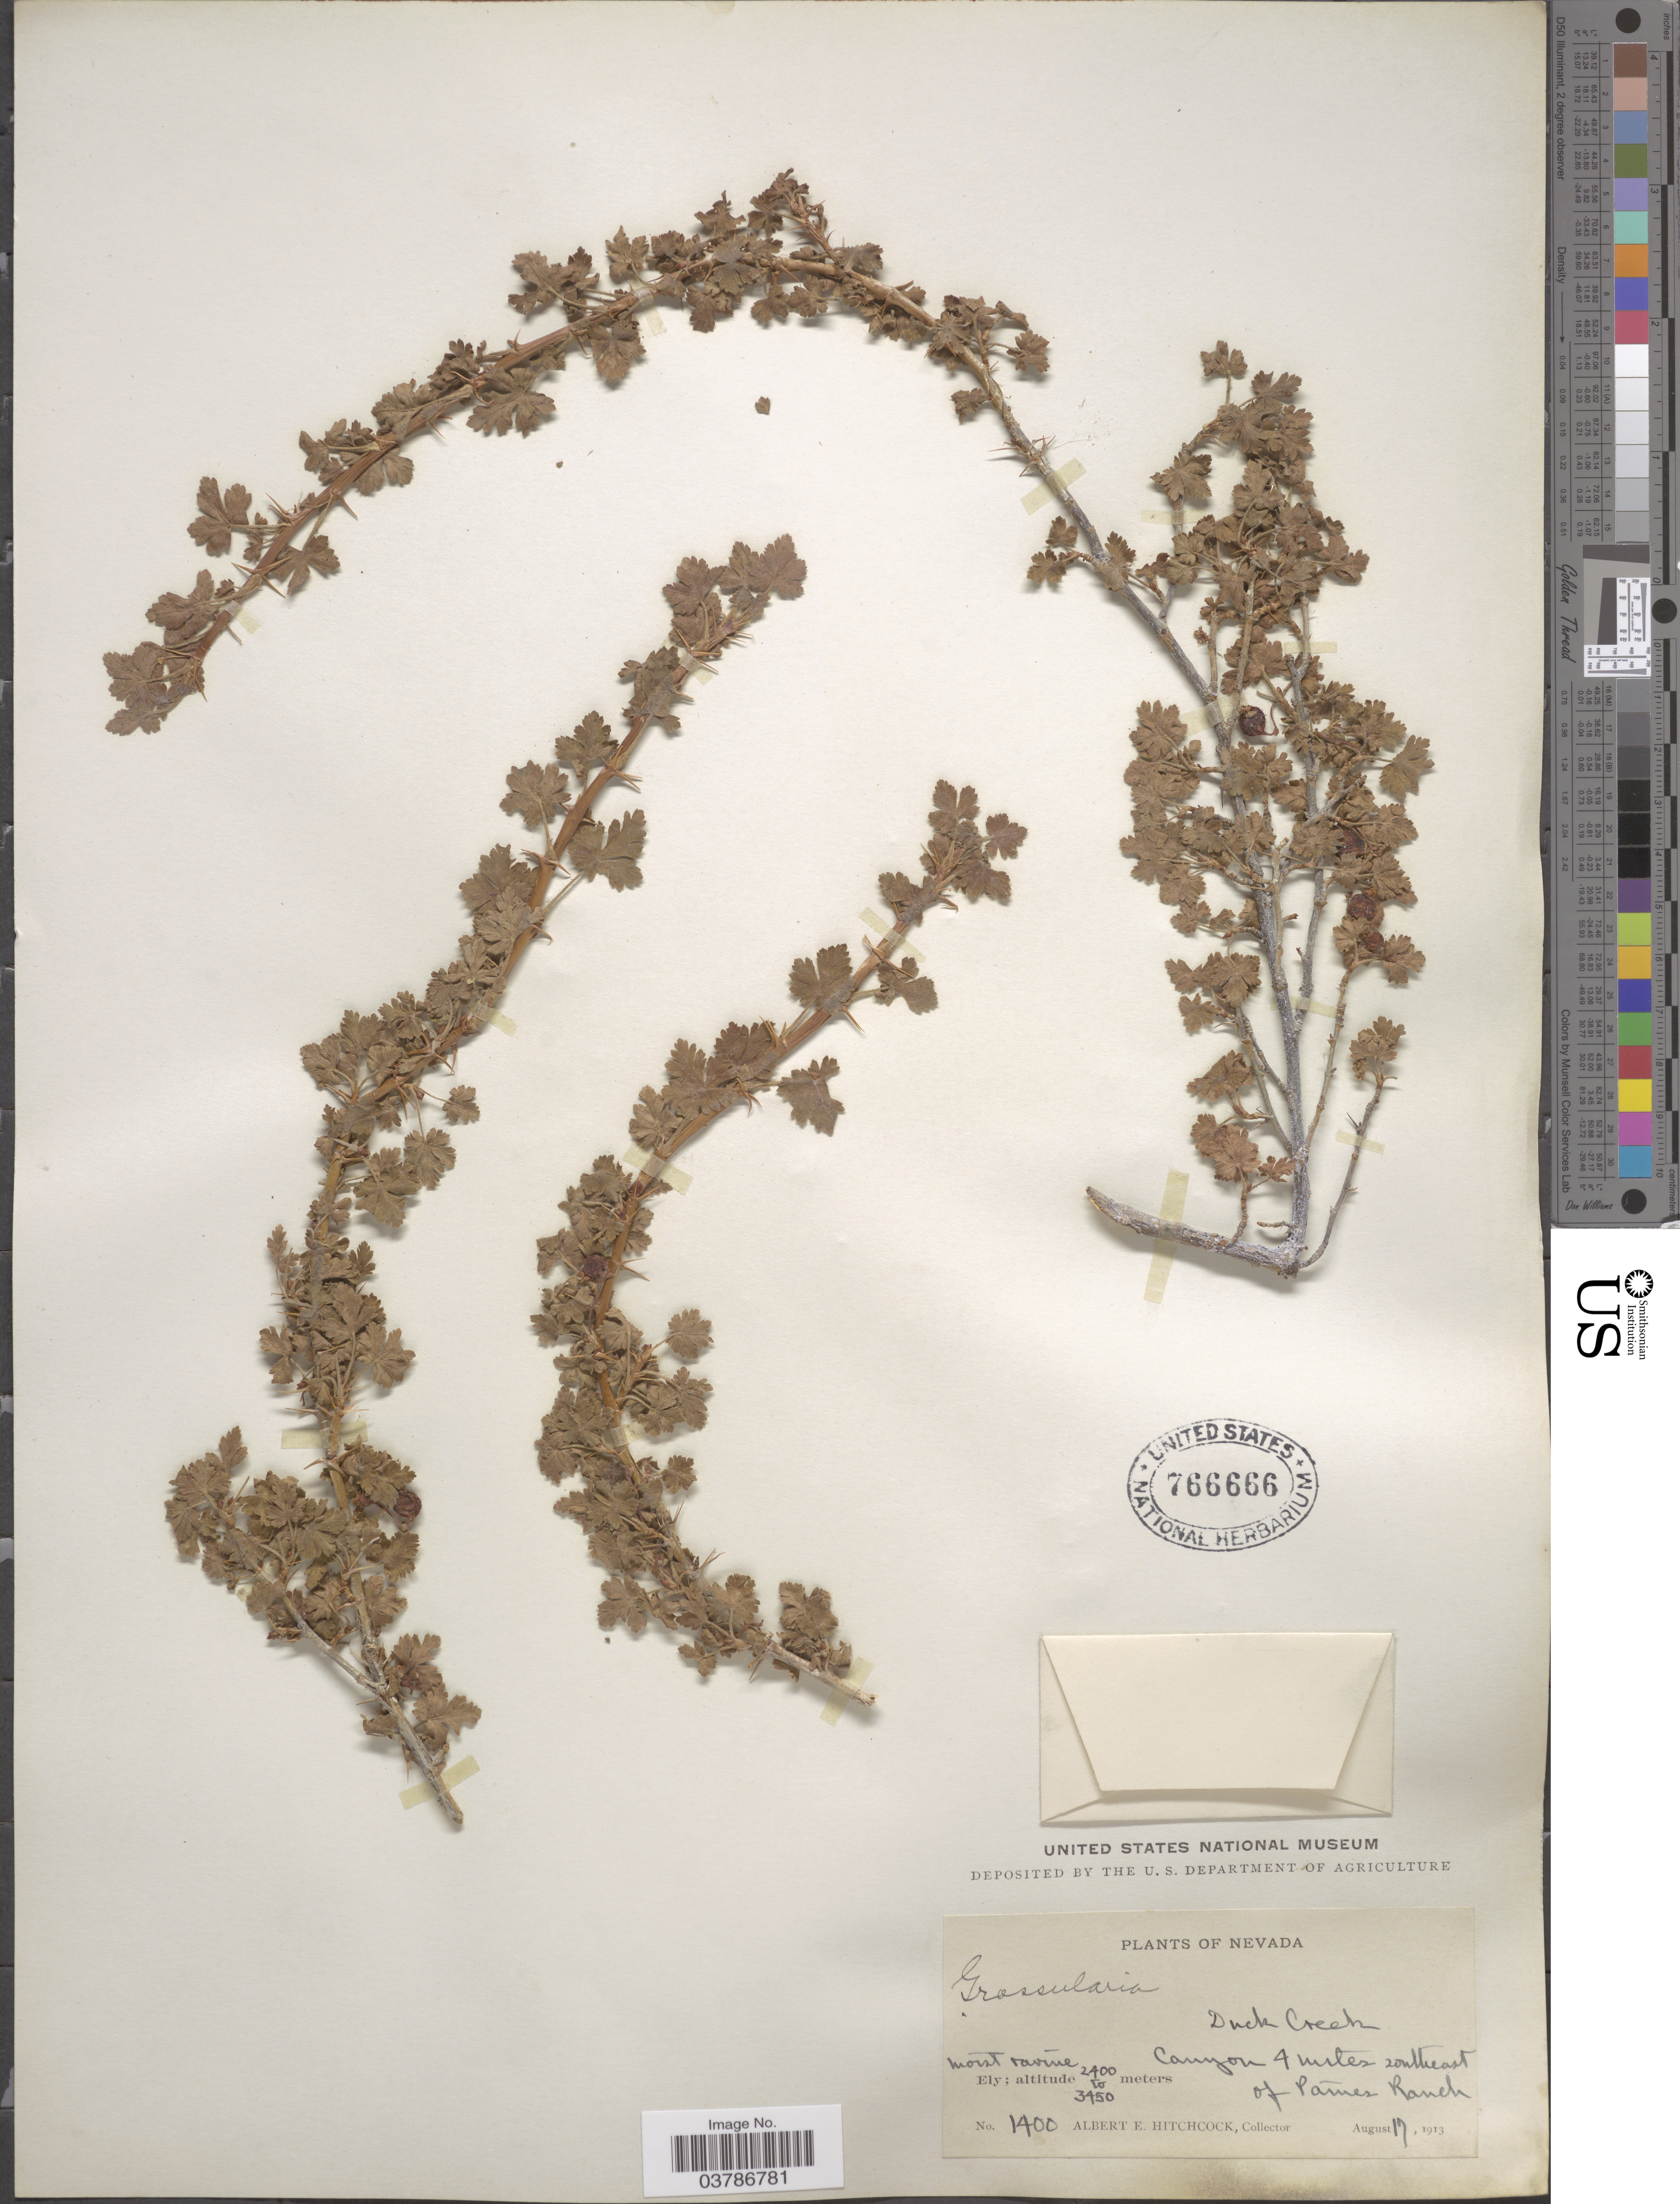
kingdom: Plantae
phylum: Tracheophyta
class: Magnoliopsida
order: Saxifragales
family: Grossulariaceae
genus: Ribes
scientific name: Ribes sp.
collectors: A. Hitchcock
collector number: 1400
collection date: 1913-08-17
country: United States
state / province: Nevada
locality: Duck Creek. Canyon 4 miles southeast of Paines Ranch. Ely.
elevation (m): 2400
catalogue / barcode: US 766666